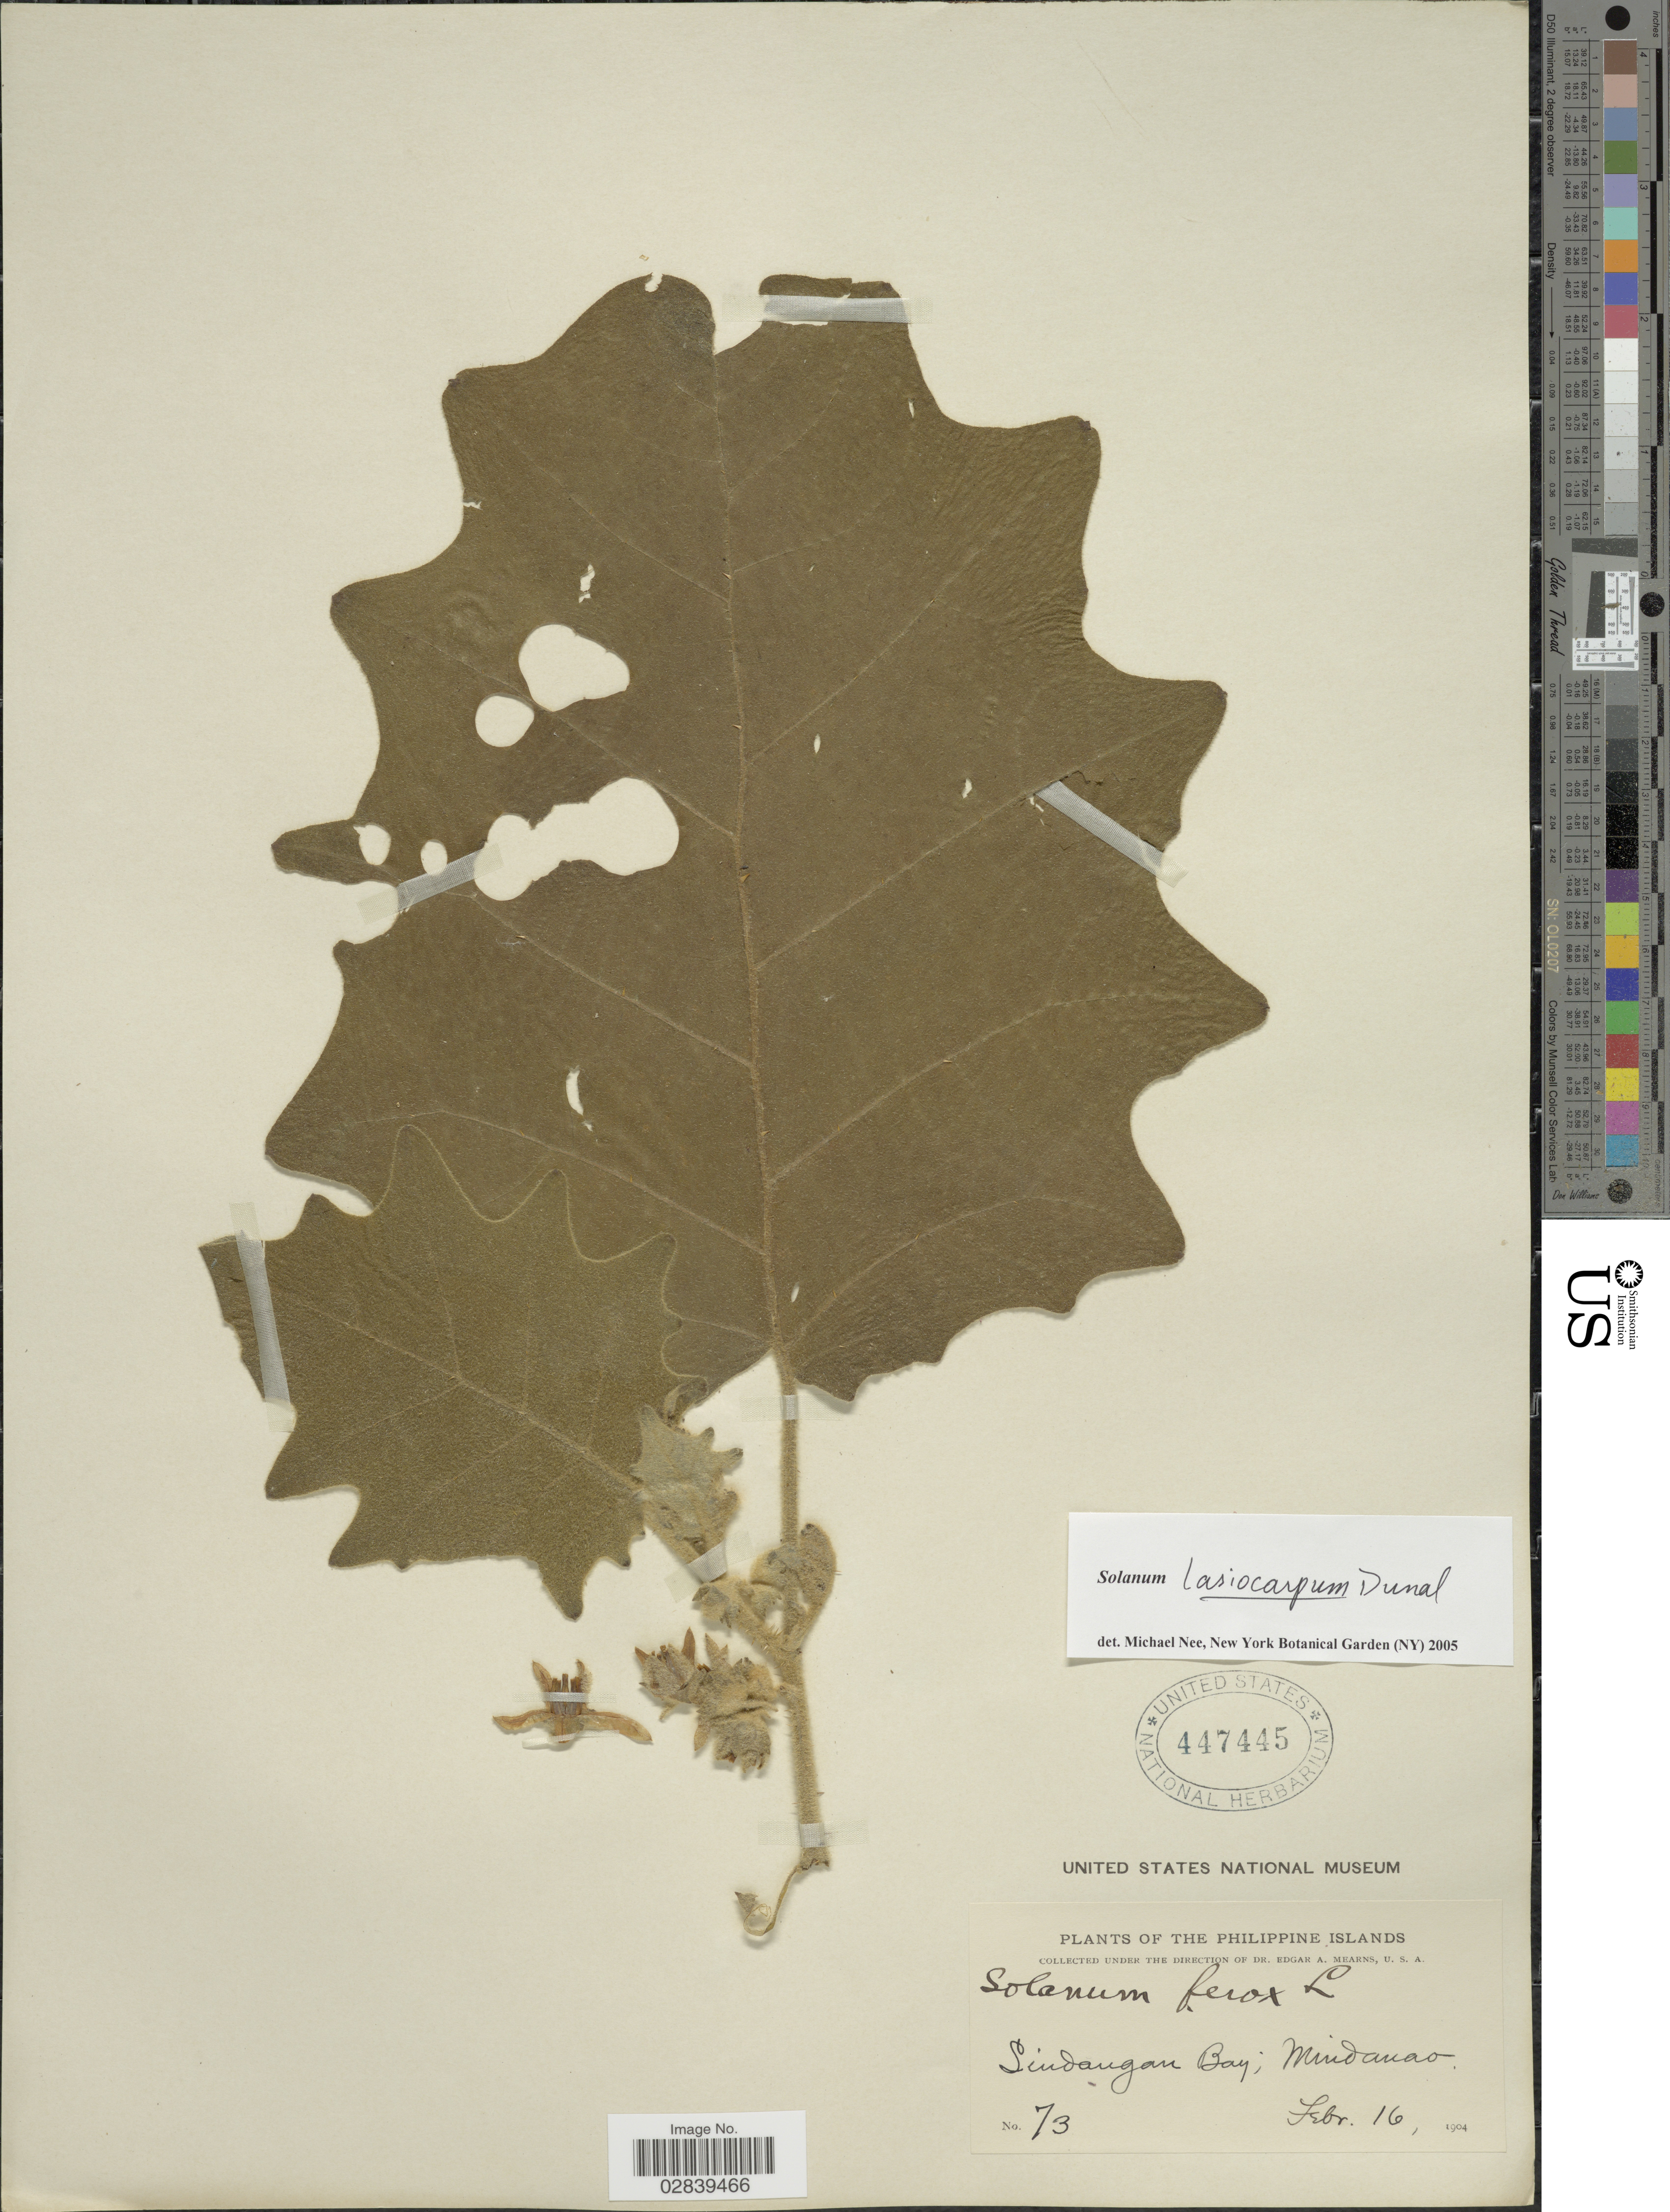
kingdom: Plantae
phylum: Tracheophyta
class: Magnoliopsida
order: Solanales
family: Solanaceae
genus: Solanum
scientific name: Solanum lasiocarpum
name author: Dunal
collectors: E. A. Mearns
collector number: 73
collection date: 1904-02-16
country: Philippines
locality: Sindangan Bay; Mindanao.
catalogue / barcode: US 447445